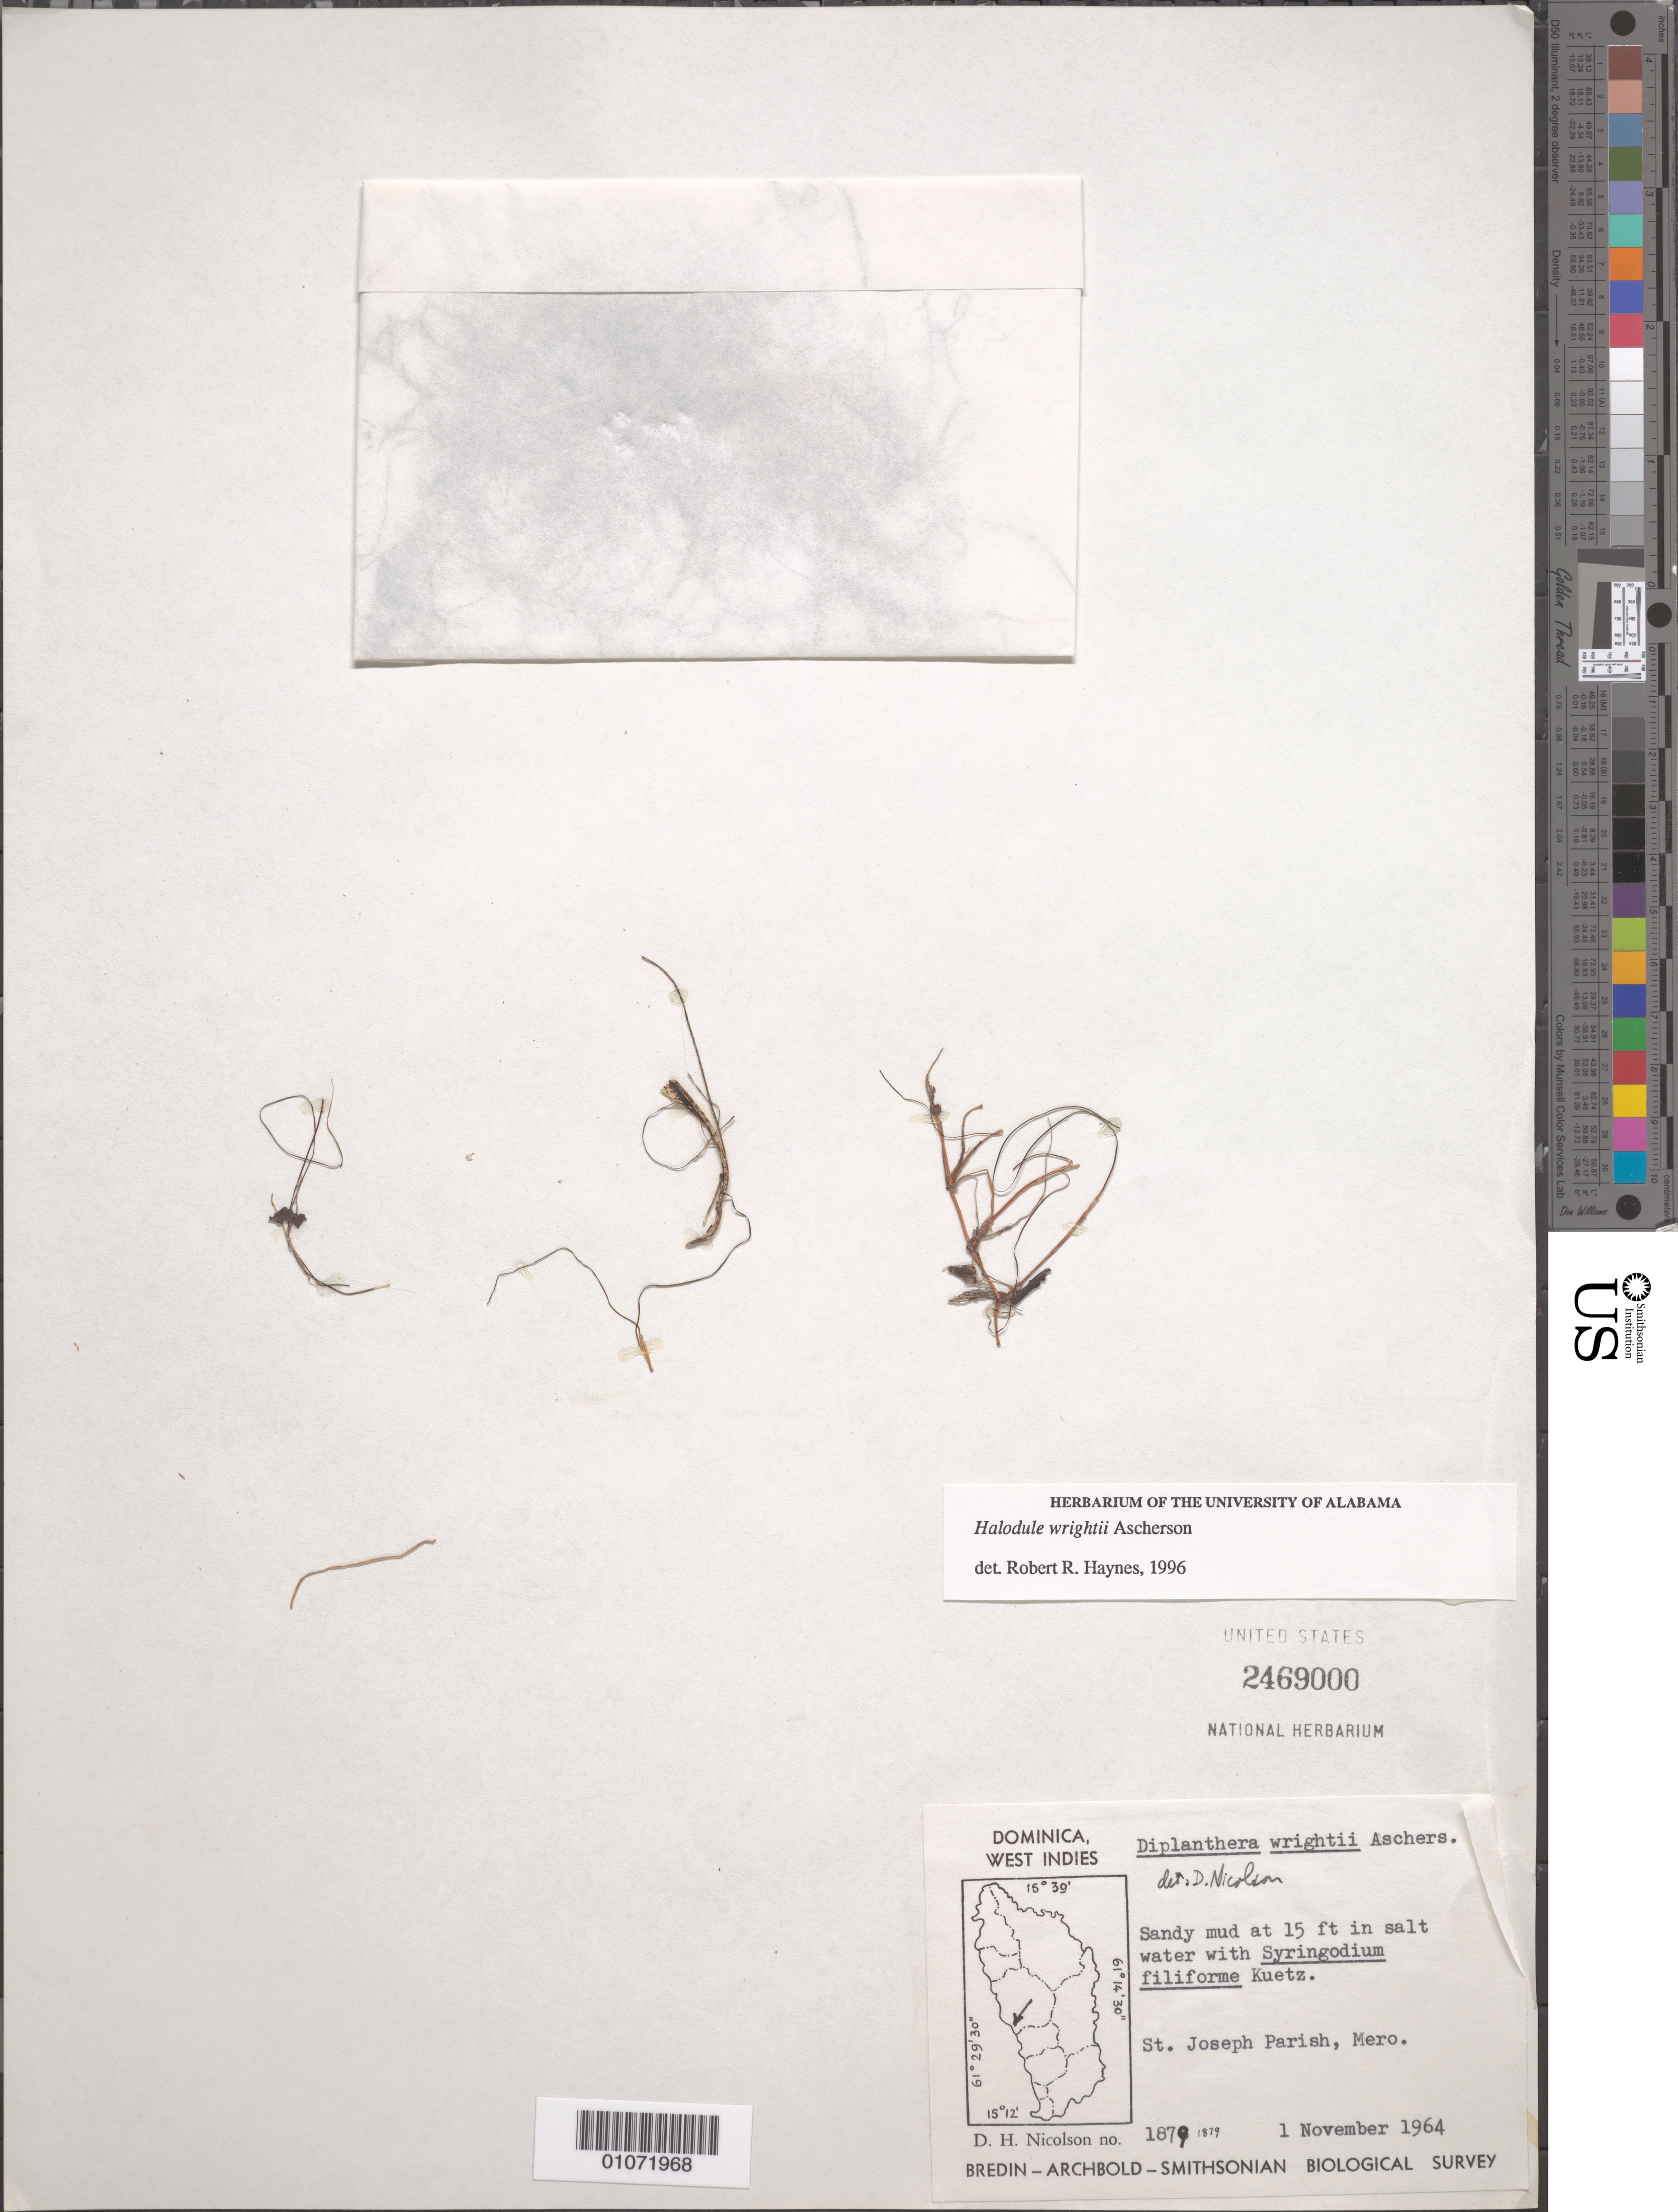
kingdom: Plantae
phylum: Tracheophyta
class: Liliopsida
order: Alismatales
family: Cymodoceaceae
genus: Halodule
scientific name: Halodule wrightii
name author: Asch.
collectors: D. H. Nicolson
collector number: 1879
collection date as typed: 01 Nov 1964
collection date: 1964-11-01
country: Dominica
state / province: St. Joseph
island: Dominica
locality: Mero. Sandy mud at 15 ft in salt water with Syngodium Filiforme Kutz.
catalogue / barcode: US 2469000